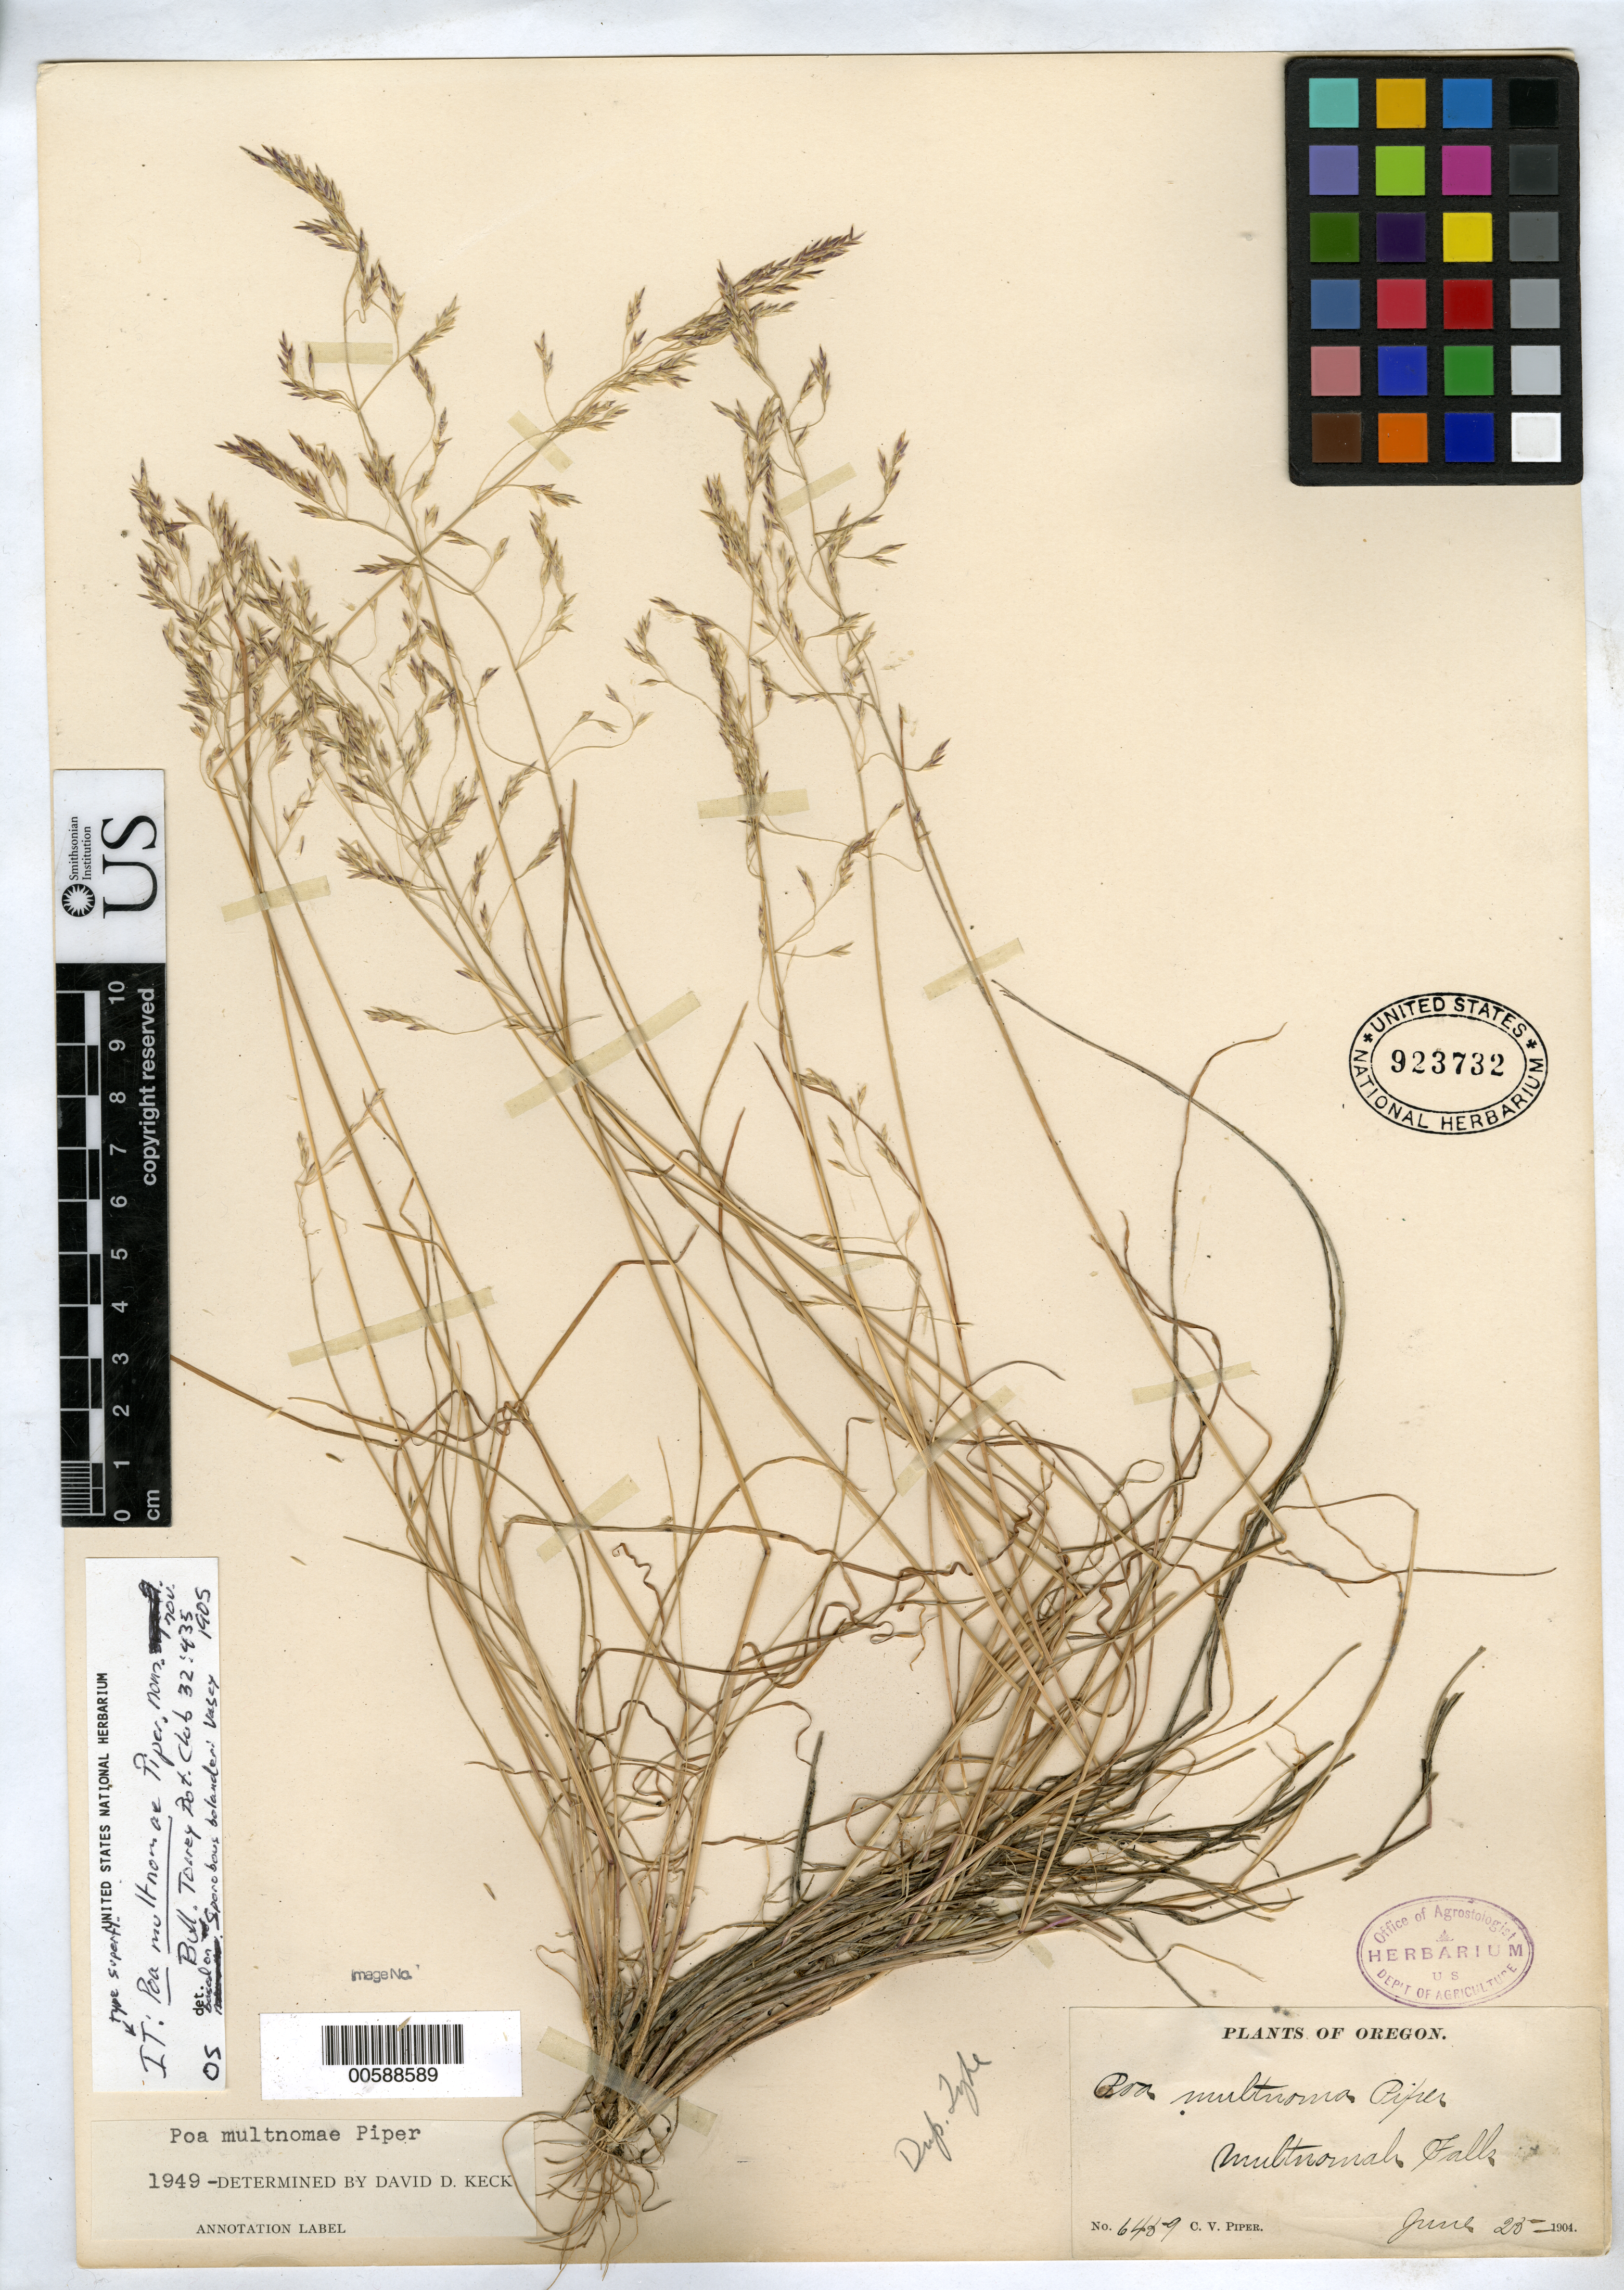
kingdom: Plantae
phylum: Tracheophyta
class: Liliopsida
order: Poales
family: Poaceae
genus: Poa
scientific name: Poa x multnomae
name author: Piper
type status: Isotype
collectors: C. V. Piper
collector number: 6459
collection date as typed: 25 Jun 1904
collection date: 1904-06-25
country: United States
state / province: Oregon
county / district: Multnomah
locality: Multnomah Falls.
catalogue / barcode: US 923732